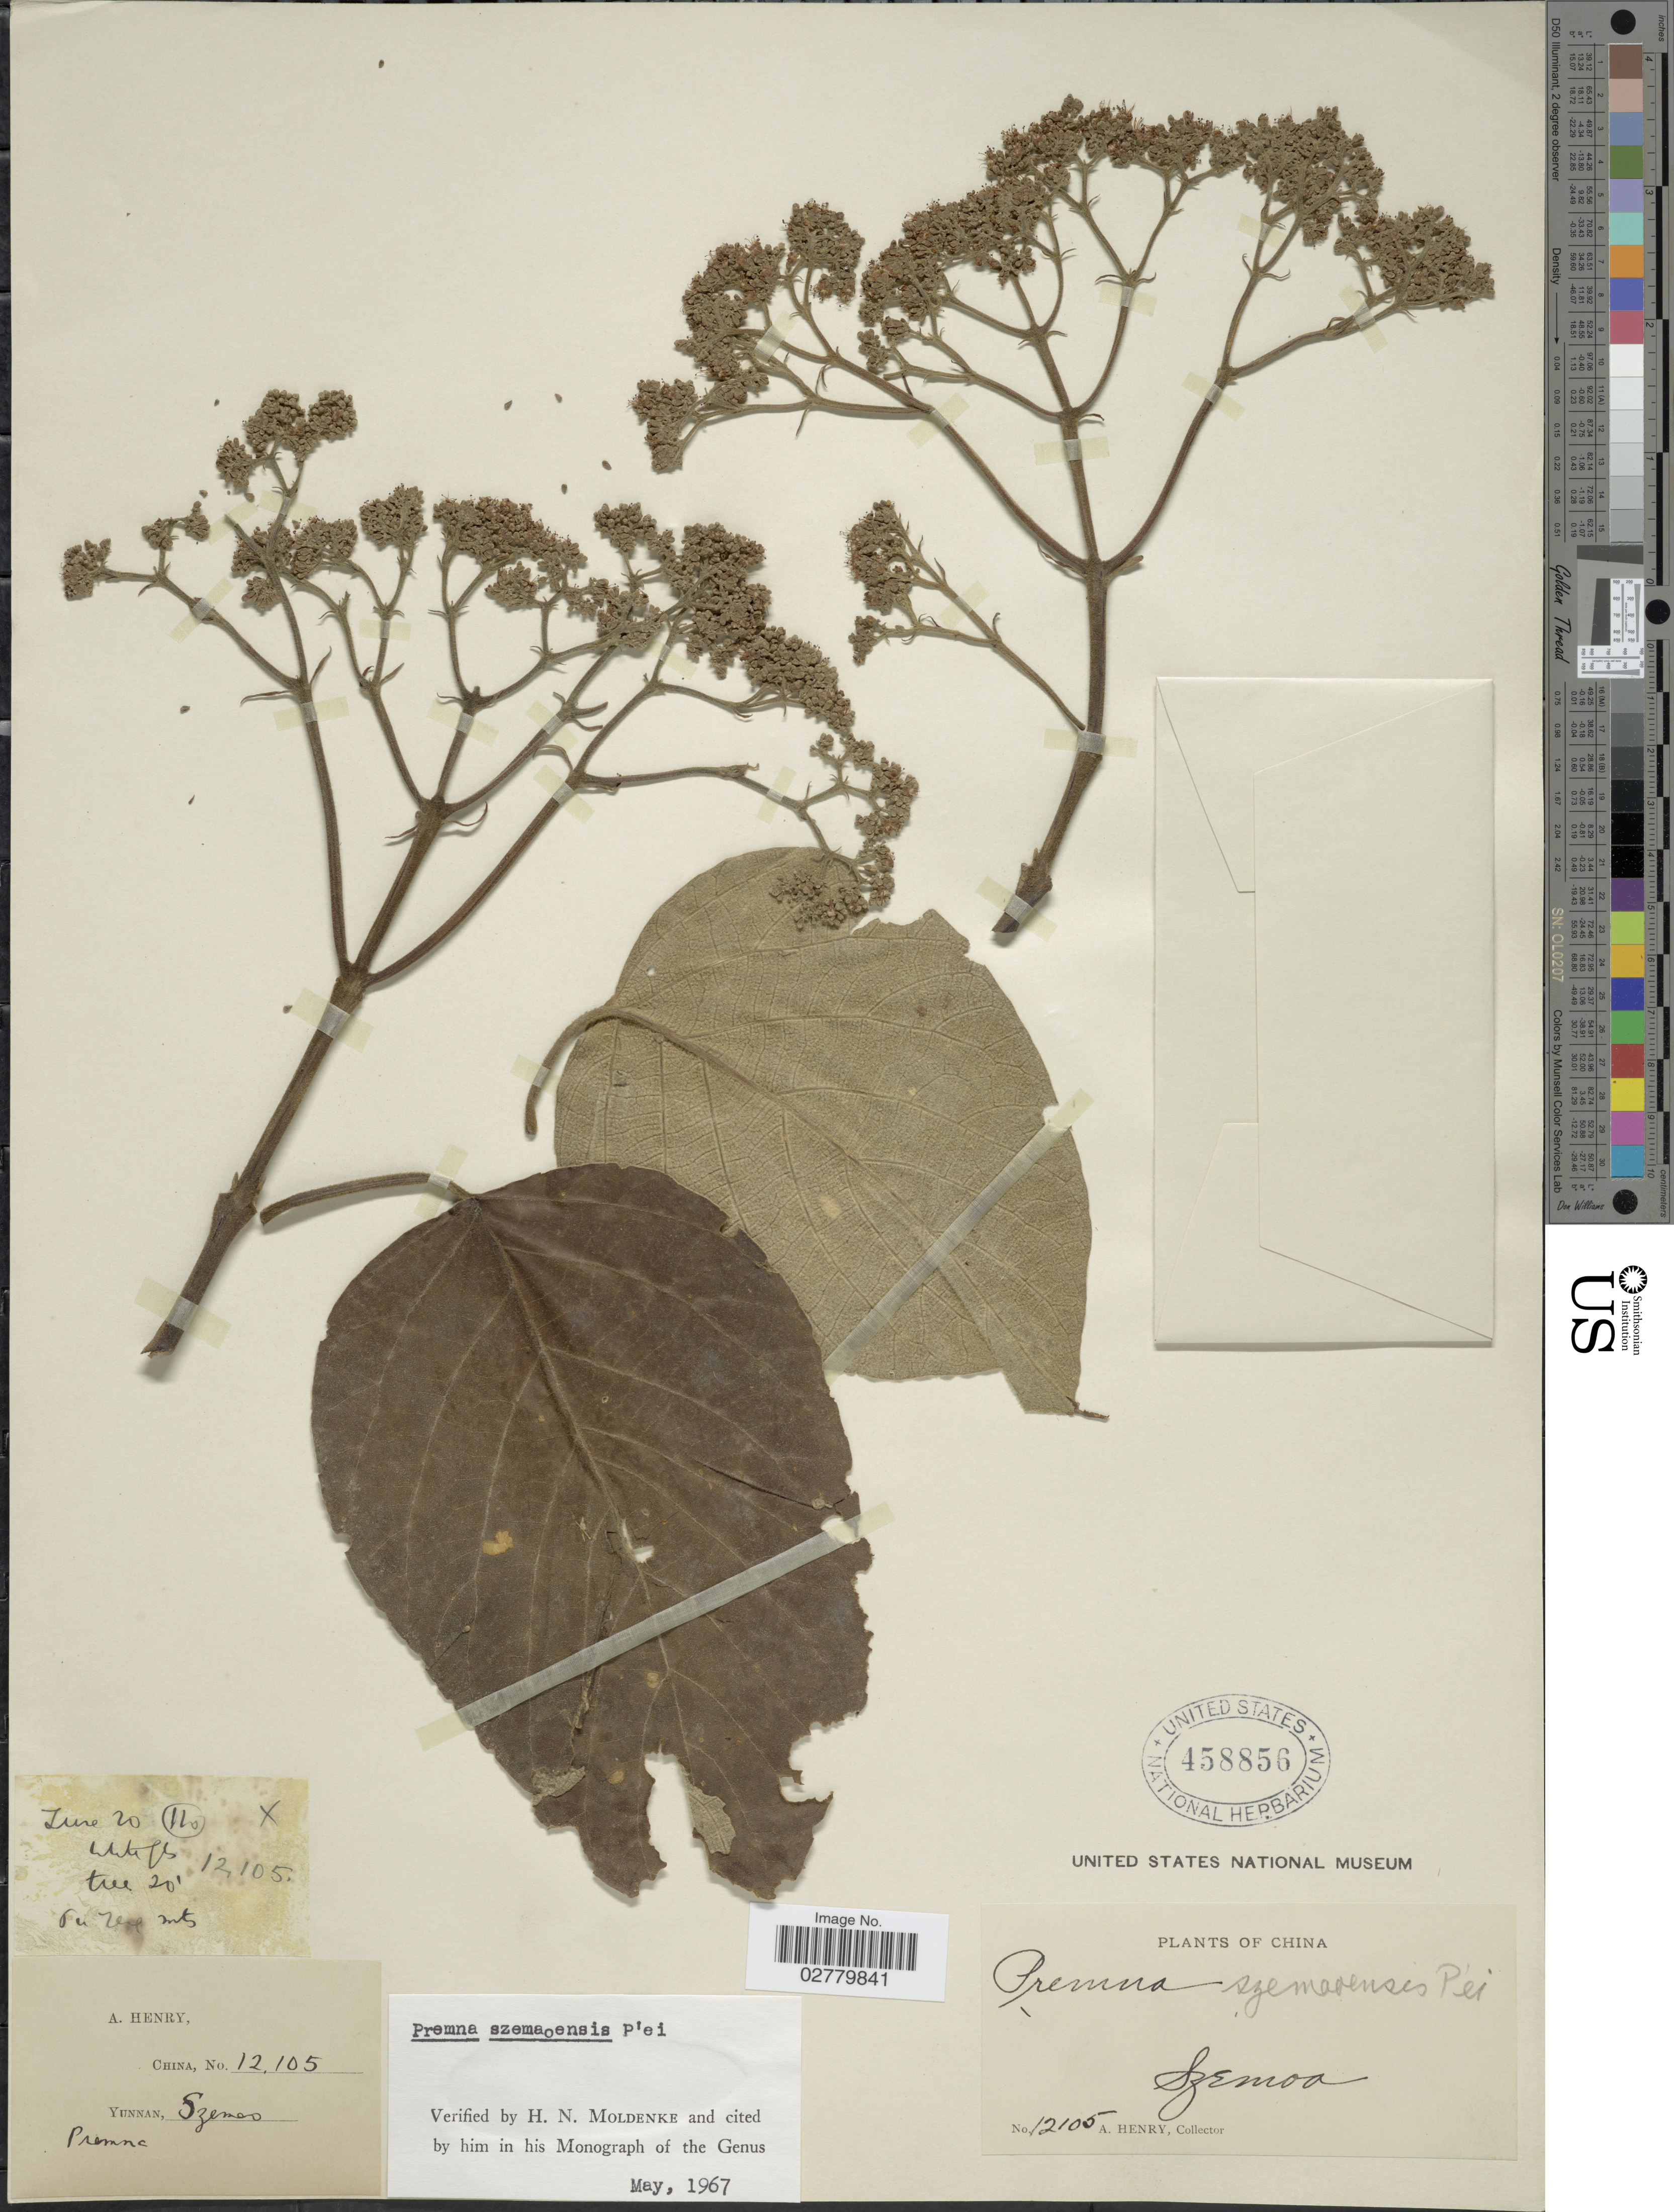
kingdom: Plantae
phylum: Tracheophyta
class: Magnoliopsida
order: Lamiales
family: Lamiaceae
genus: Premna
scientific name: Premna szemaoensis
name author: C. P'ei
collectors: A. Henry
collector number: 12105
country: China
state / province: Yunnan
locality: Szemoa.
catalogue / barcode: US 458856